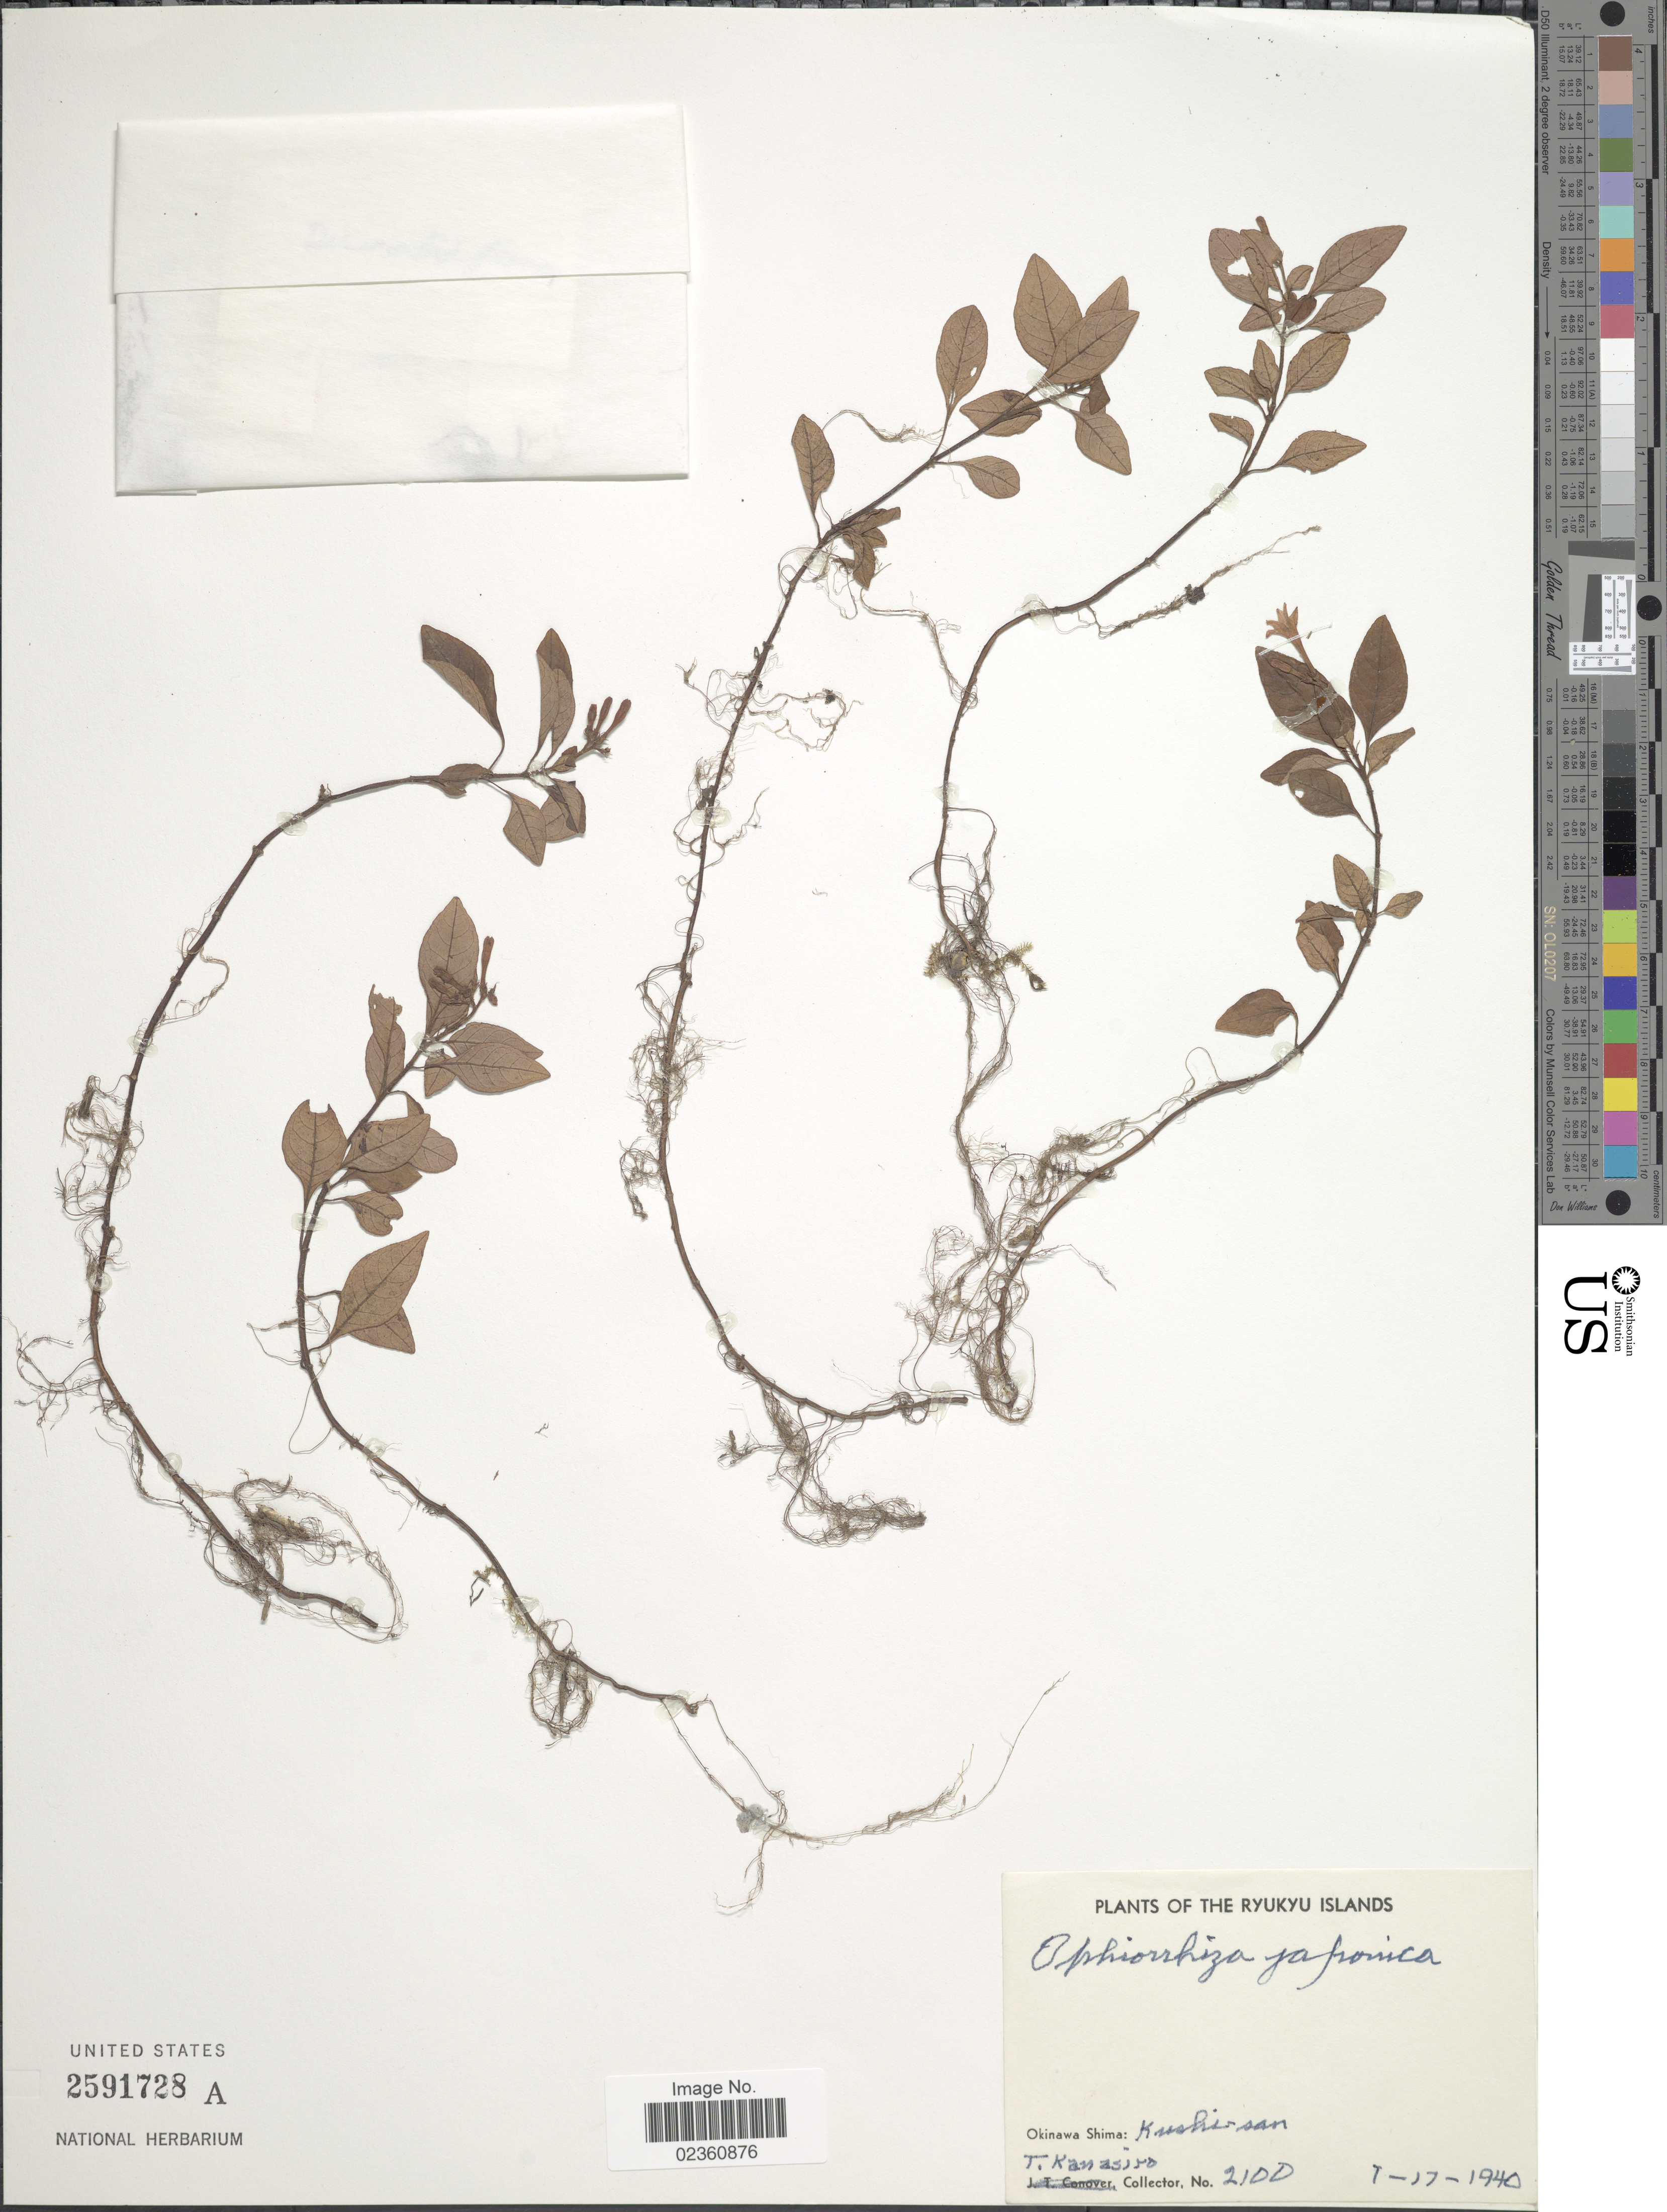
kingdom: Plantae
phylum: Tracheophyta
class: Magnoliopsida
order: Gentianales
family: Rubiaceae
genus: Ophiorrhiza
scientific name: Ophiorrhiza japonica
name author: Blume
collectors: T. Kanasiro USE Amano, T. instead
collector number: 2100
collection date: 1940-01-17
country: Japan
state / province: Okinawa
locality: The Ryukyu Islands, Okinawa Shima: Kus [illegible text]san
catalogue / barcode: US 2591728A